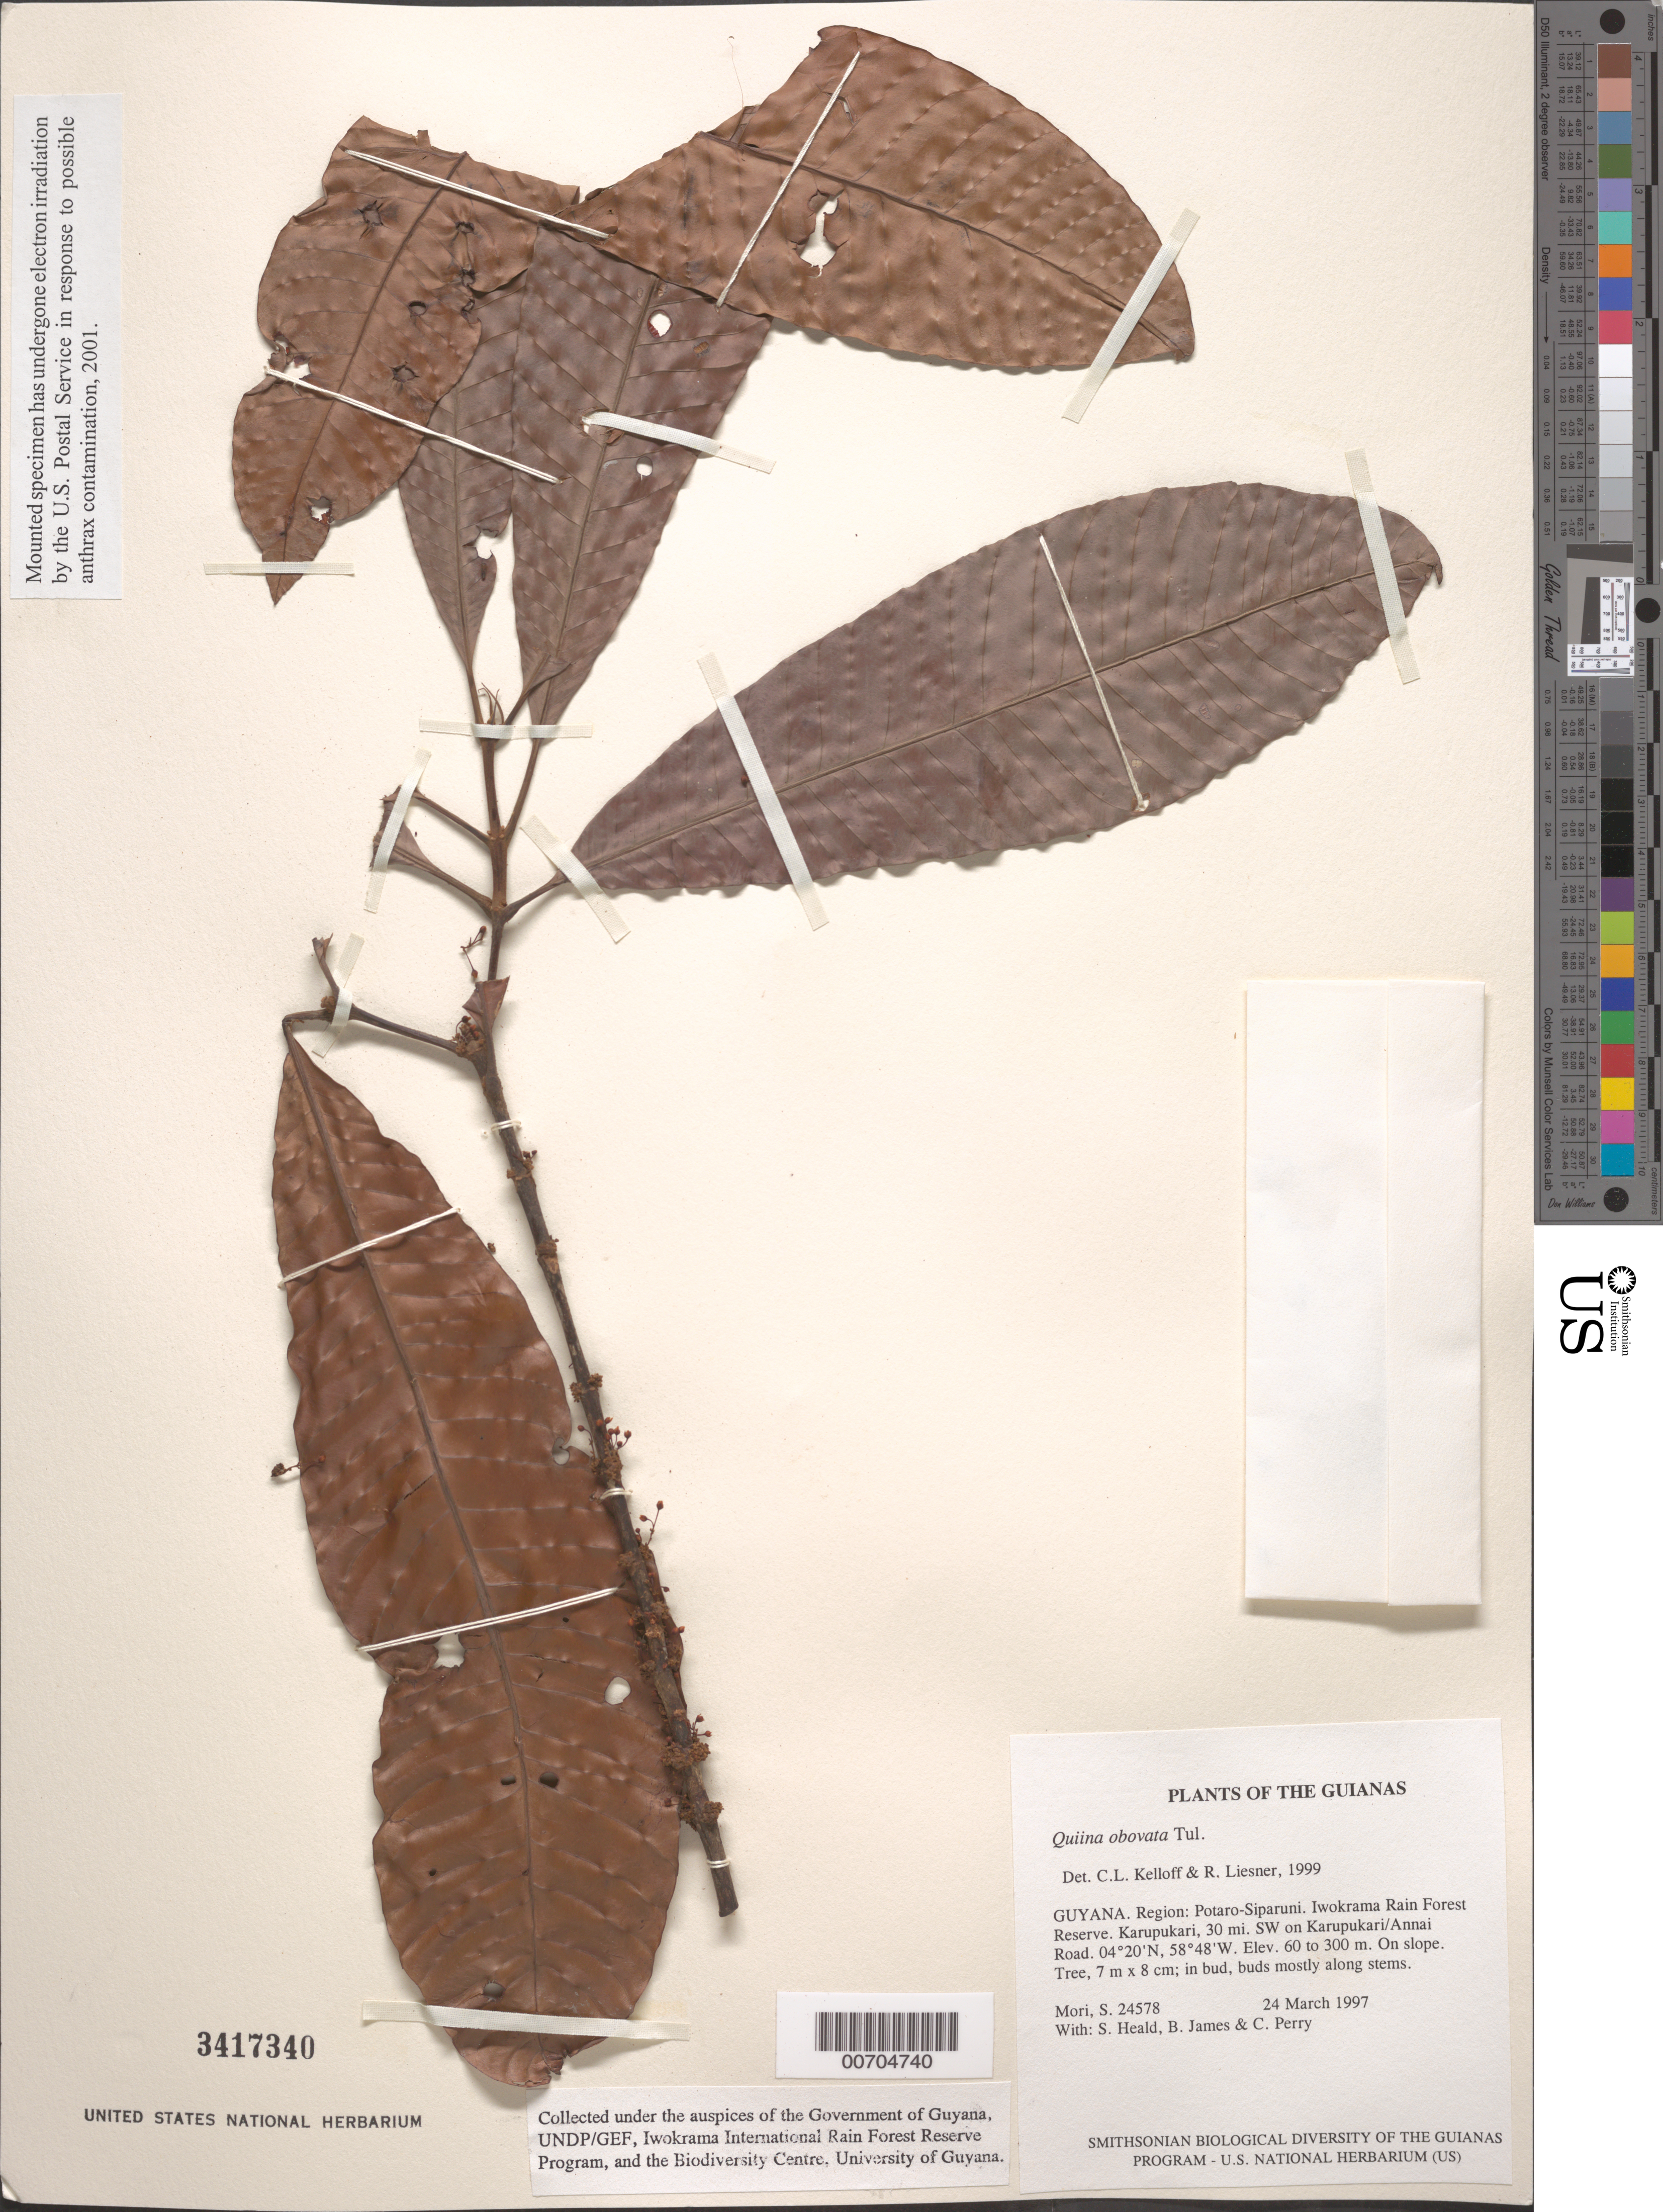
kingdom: Plantae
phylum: Tracheophyta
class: Magnoliopsida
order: Malpighiales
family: Quiinaceae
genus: Quiina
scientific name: Quiina obovata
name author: Tul.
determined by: Kelloff, Carol L.; Liesner, R. L.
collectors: S. Mori, S. Heald, B. James & C. Perry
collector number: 24578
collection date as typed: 24 March 1997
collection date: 1997-03-24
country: Guyana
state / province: Potaro-Siparuni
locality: Iwokrama Rain Forest Reserve. Karupukari, 30 mi. SW on Karupukari/Annai Road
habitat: On slope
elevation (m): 60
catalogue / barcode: US 3417340